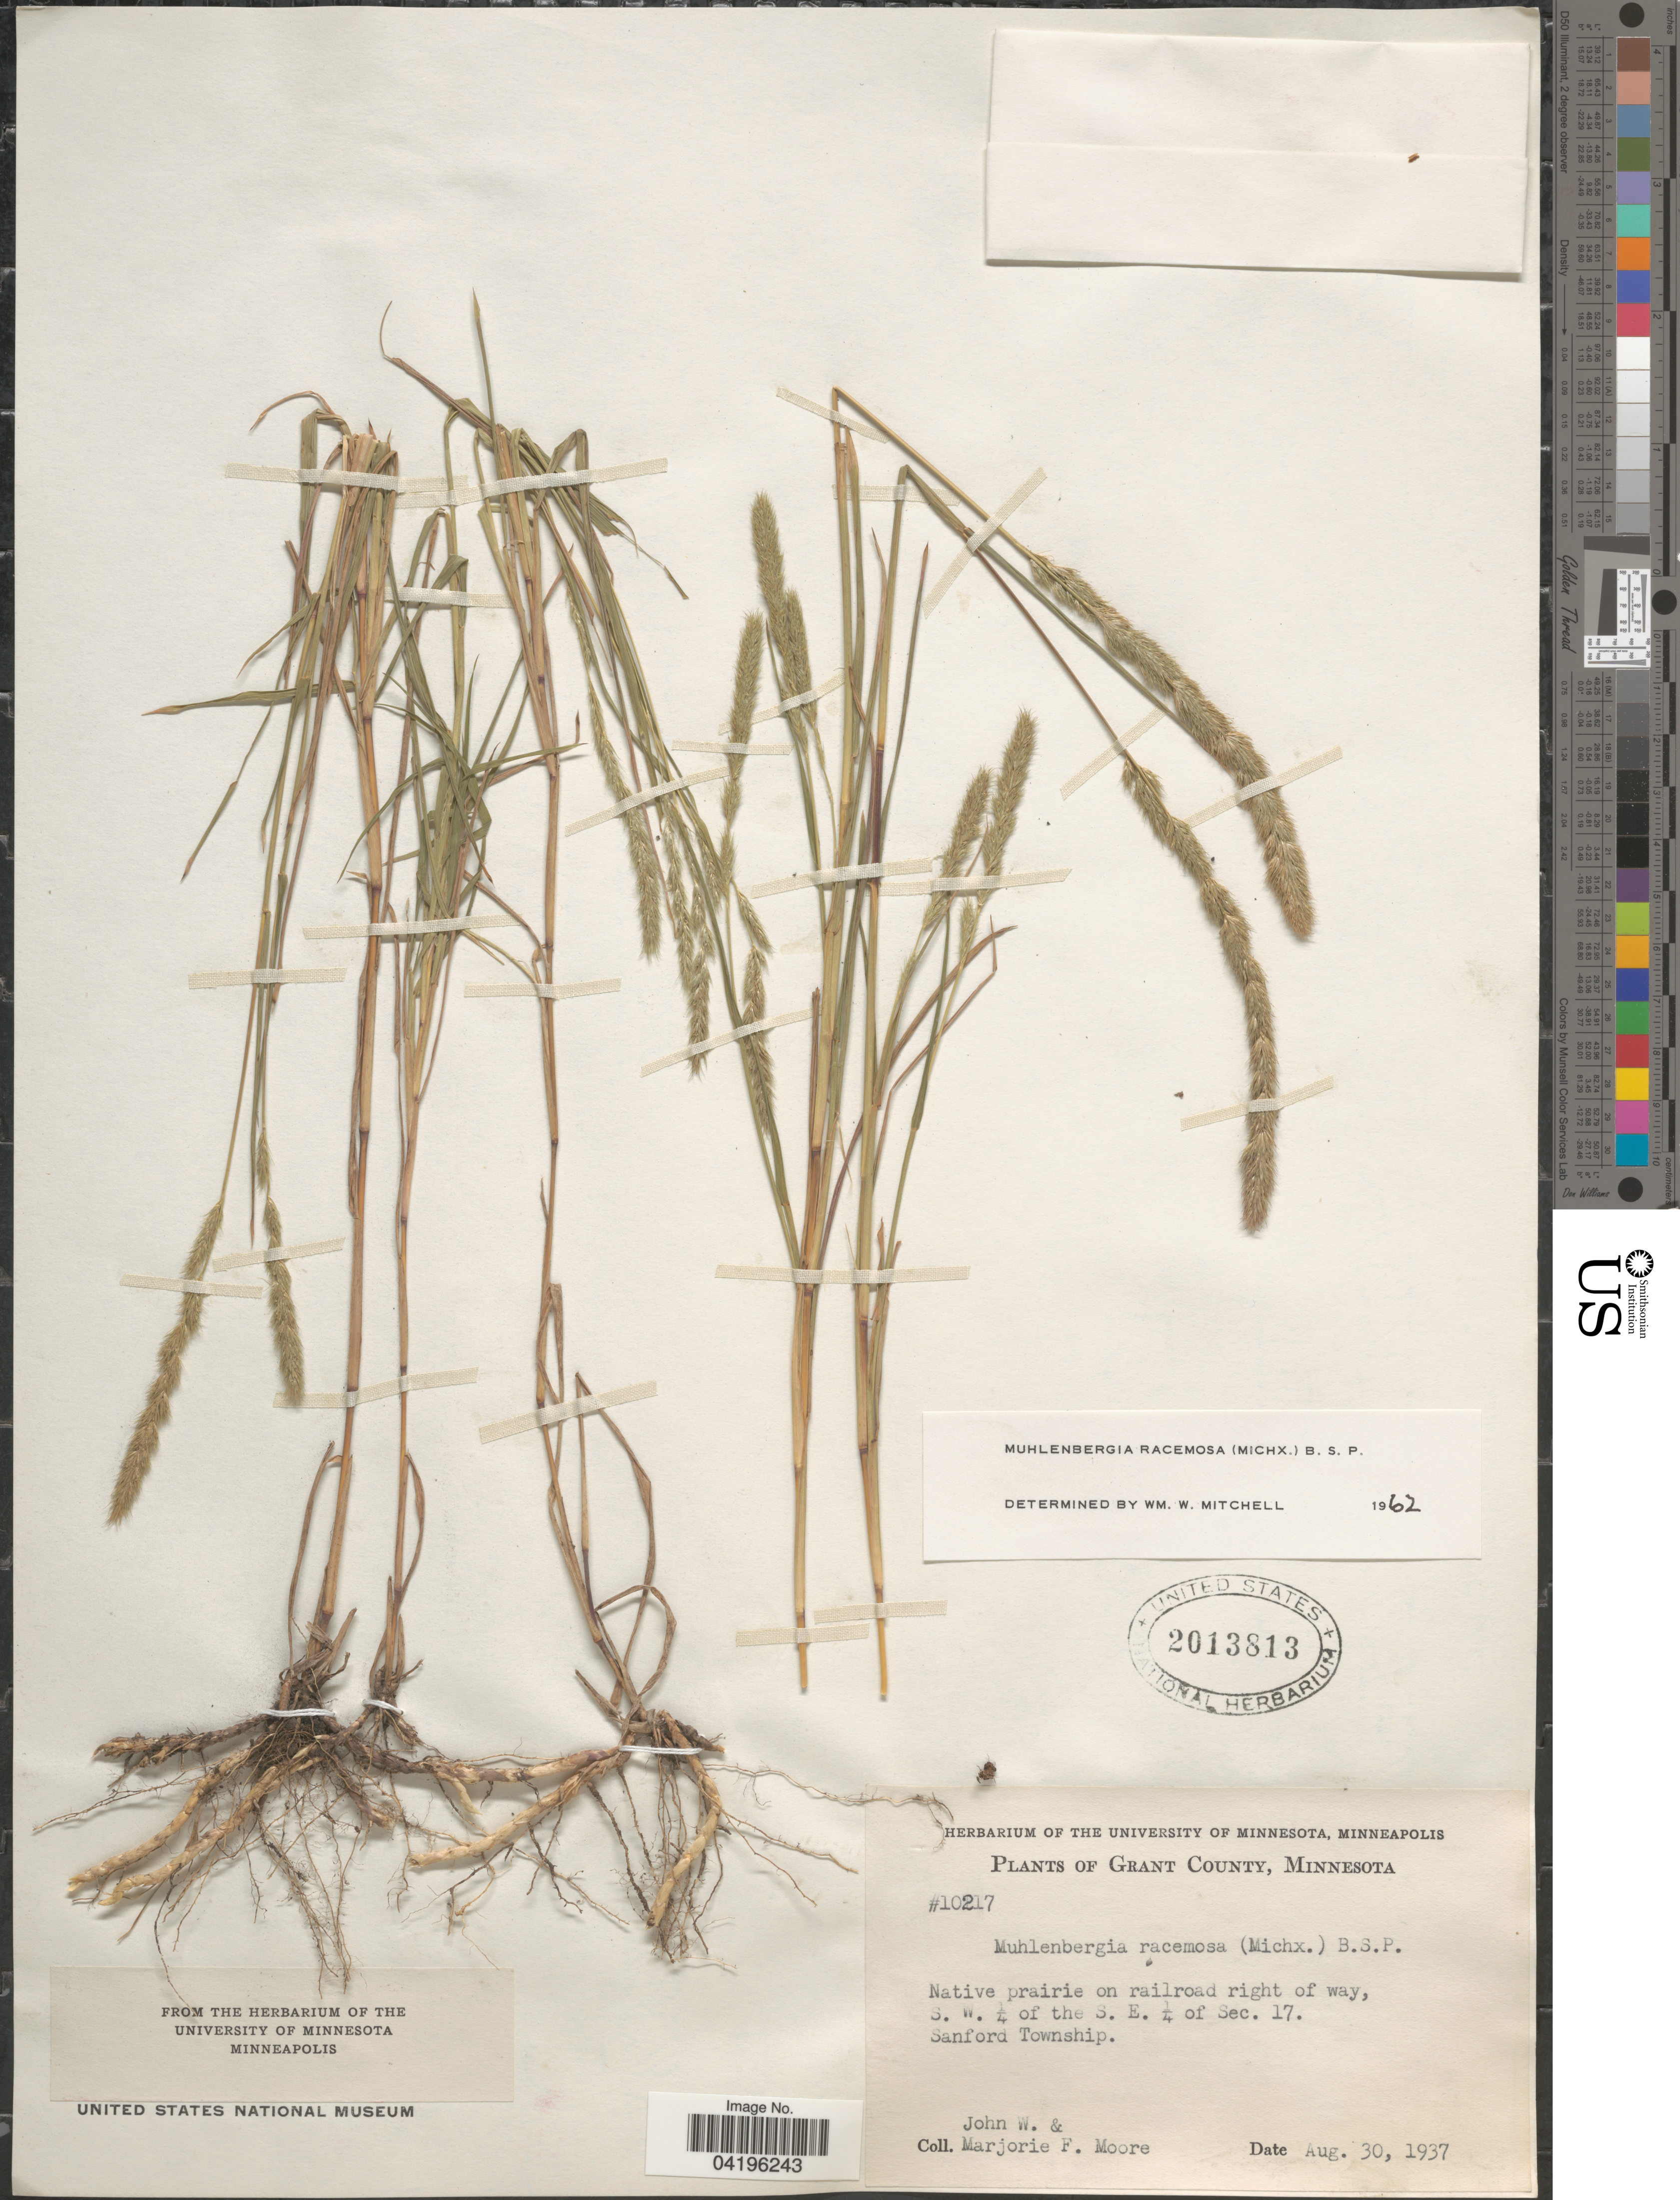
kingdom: Plantae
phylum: Tracheophyta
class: Liliopsida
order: Poales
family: Poaceae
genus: Muhlenbergia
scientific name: Muhlenbergia racemosa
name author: (Michx.) Britton et al.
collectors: J. Moore & M. F. Moore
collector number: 10217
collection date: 1937-08-30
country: United States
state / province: Minnesota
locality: Grant County. Native prairie on railroad right of way, S. W. ¼ of the S. E. ¼ of Sec. 17. Sanford Township.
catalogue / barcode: US 2013813